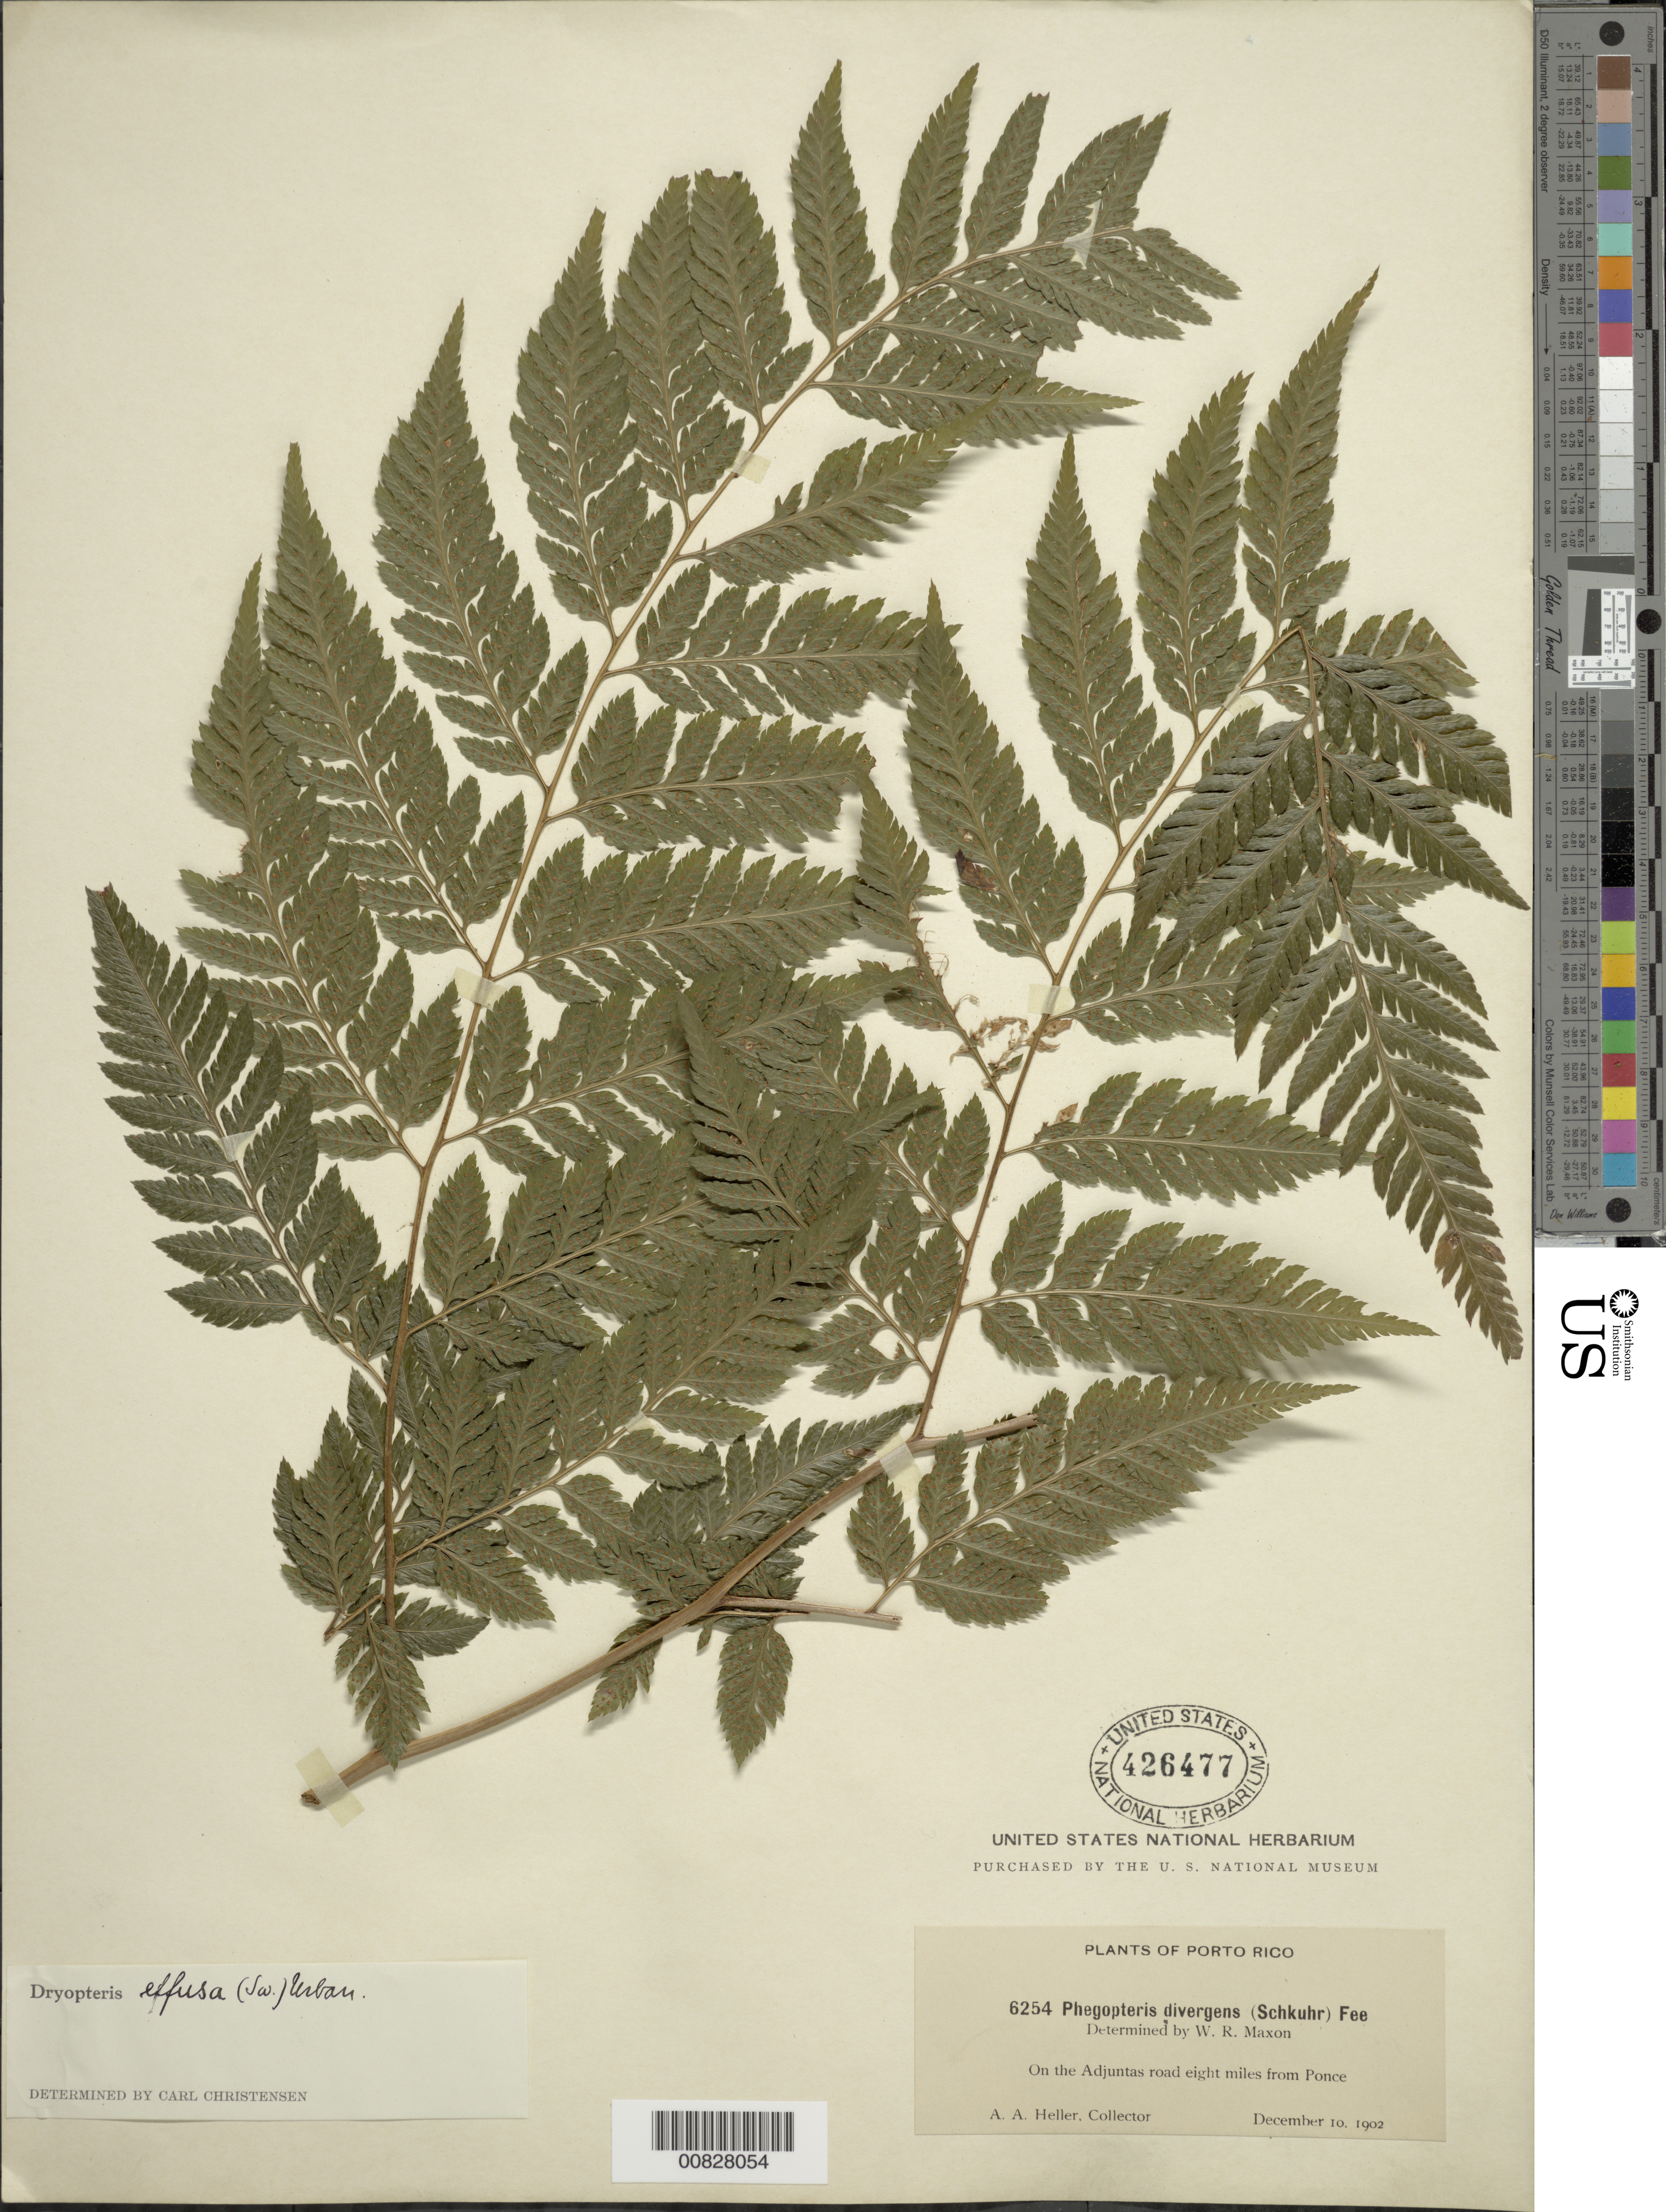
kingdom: Plantae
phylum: Tracheophyta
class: Polypodiopsida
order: Polypodiales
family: Dryopteridaceae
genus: Parapolystichum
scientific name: Parapolystichum effusum var. effusum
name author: (Sw.) Ching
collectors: A. A. Heller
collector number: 6254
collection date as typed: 10 Dec 1902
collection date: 1902-12-10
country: Puerto Rico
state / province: Adjuntas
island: Puerto Rico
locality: Adjuntas road, 8 miles from Ponce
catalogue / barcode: US 426477